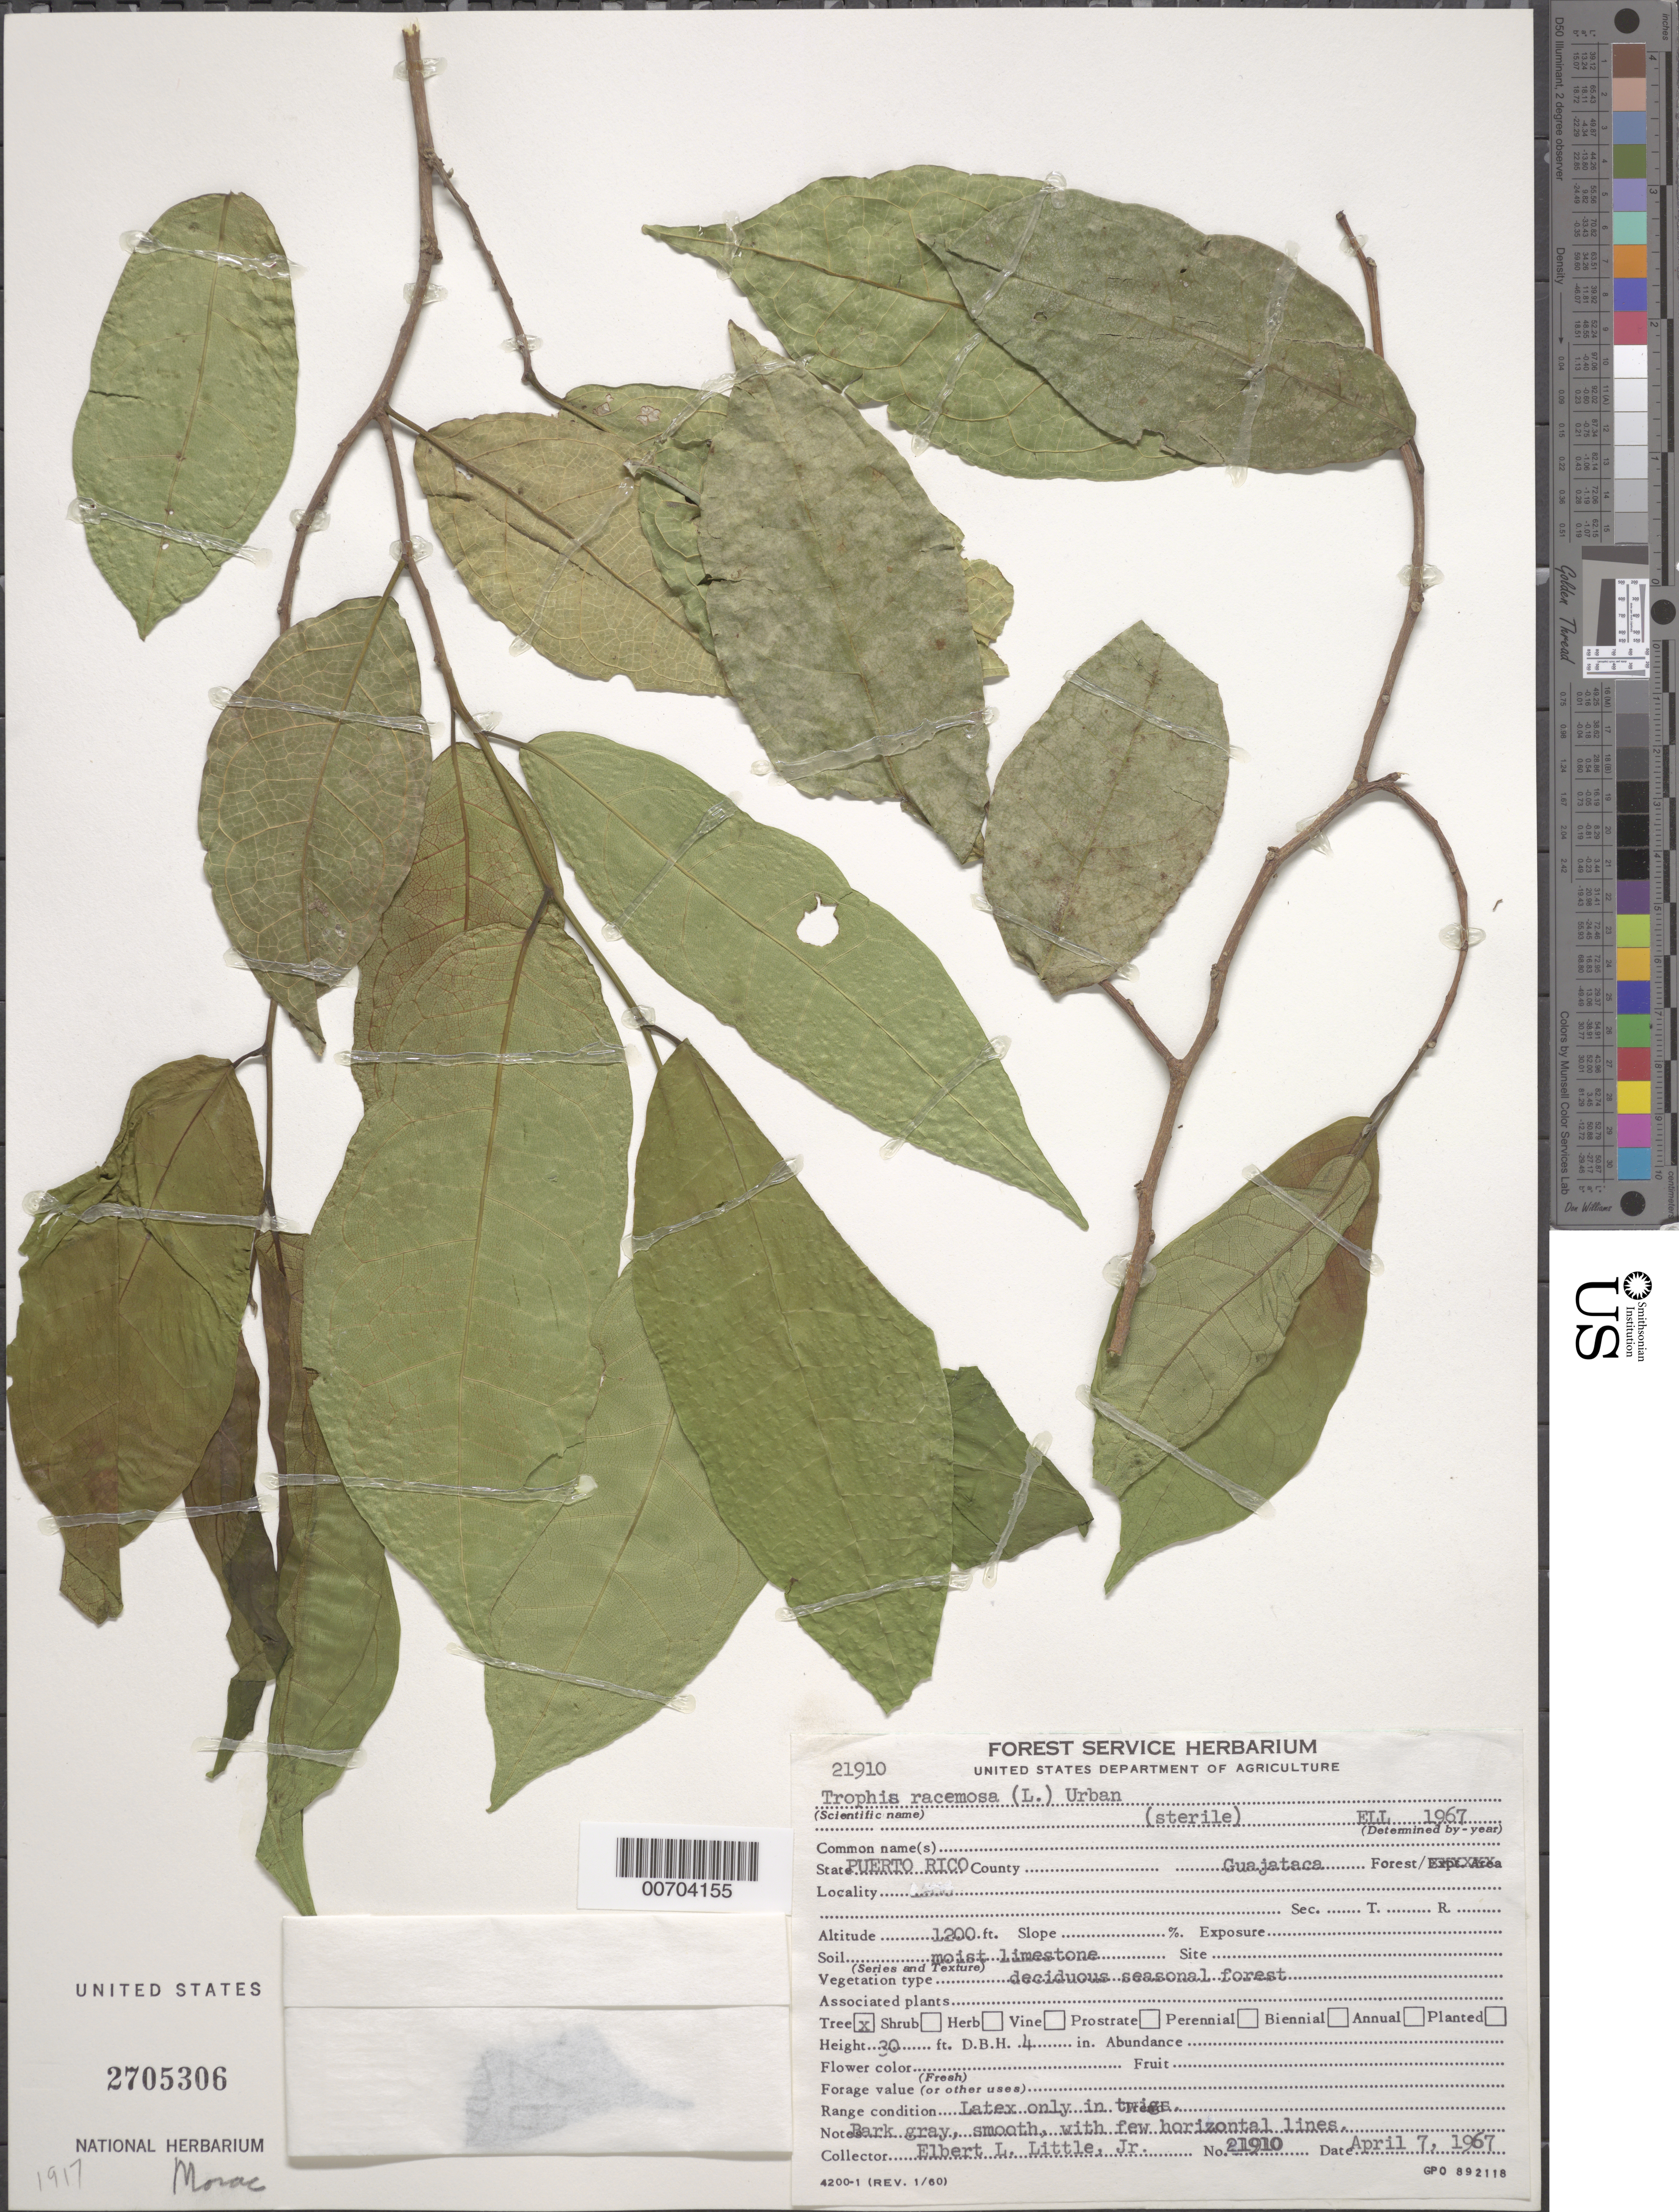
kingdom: Plantae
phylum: Tracheophyta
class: Magnoliopsida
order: Rosales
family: Moraceae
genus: Trophis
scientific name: Trophis racemosa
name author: (L.) Urb.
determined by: Little, Elbert L., Jr., (FSSR), United States Department of Agriculture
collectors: E. L. Little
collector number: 21910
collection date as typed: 07 Apr 1967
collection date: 1967-04-07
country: Puerto Rico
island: Greater Antilles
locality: Guajataca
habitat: Moist limestone; deciduous seasonal forest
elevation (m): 366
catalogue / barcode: US 2705306